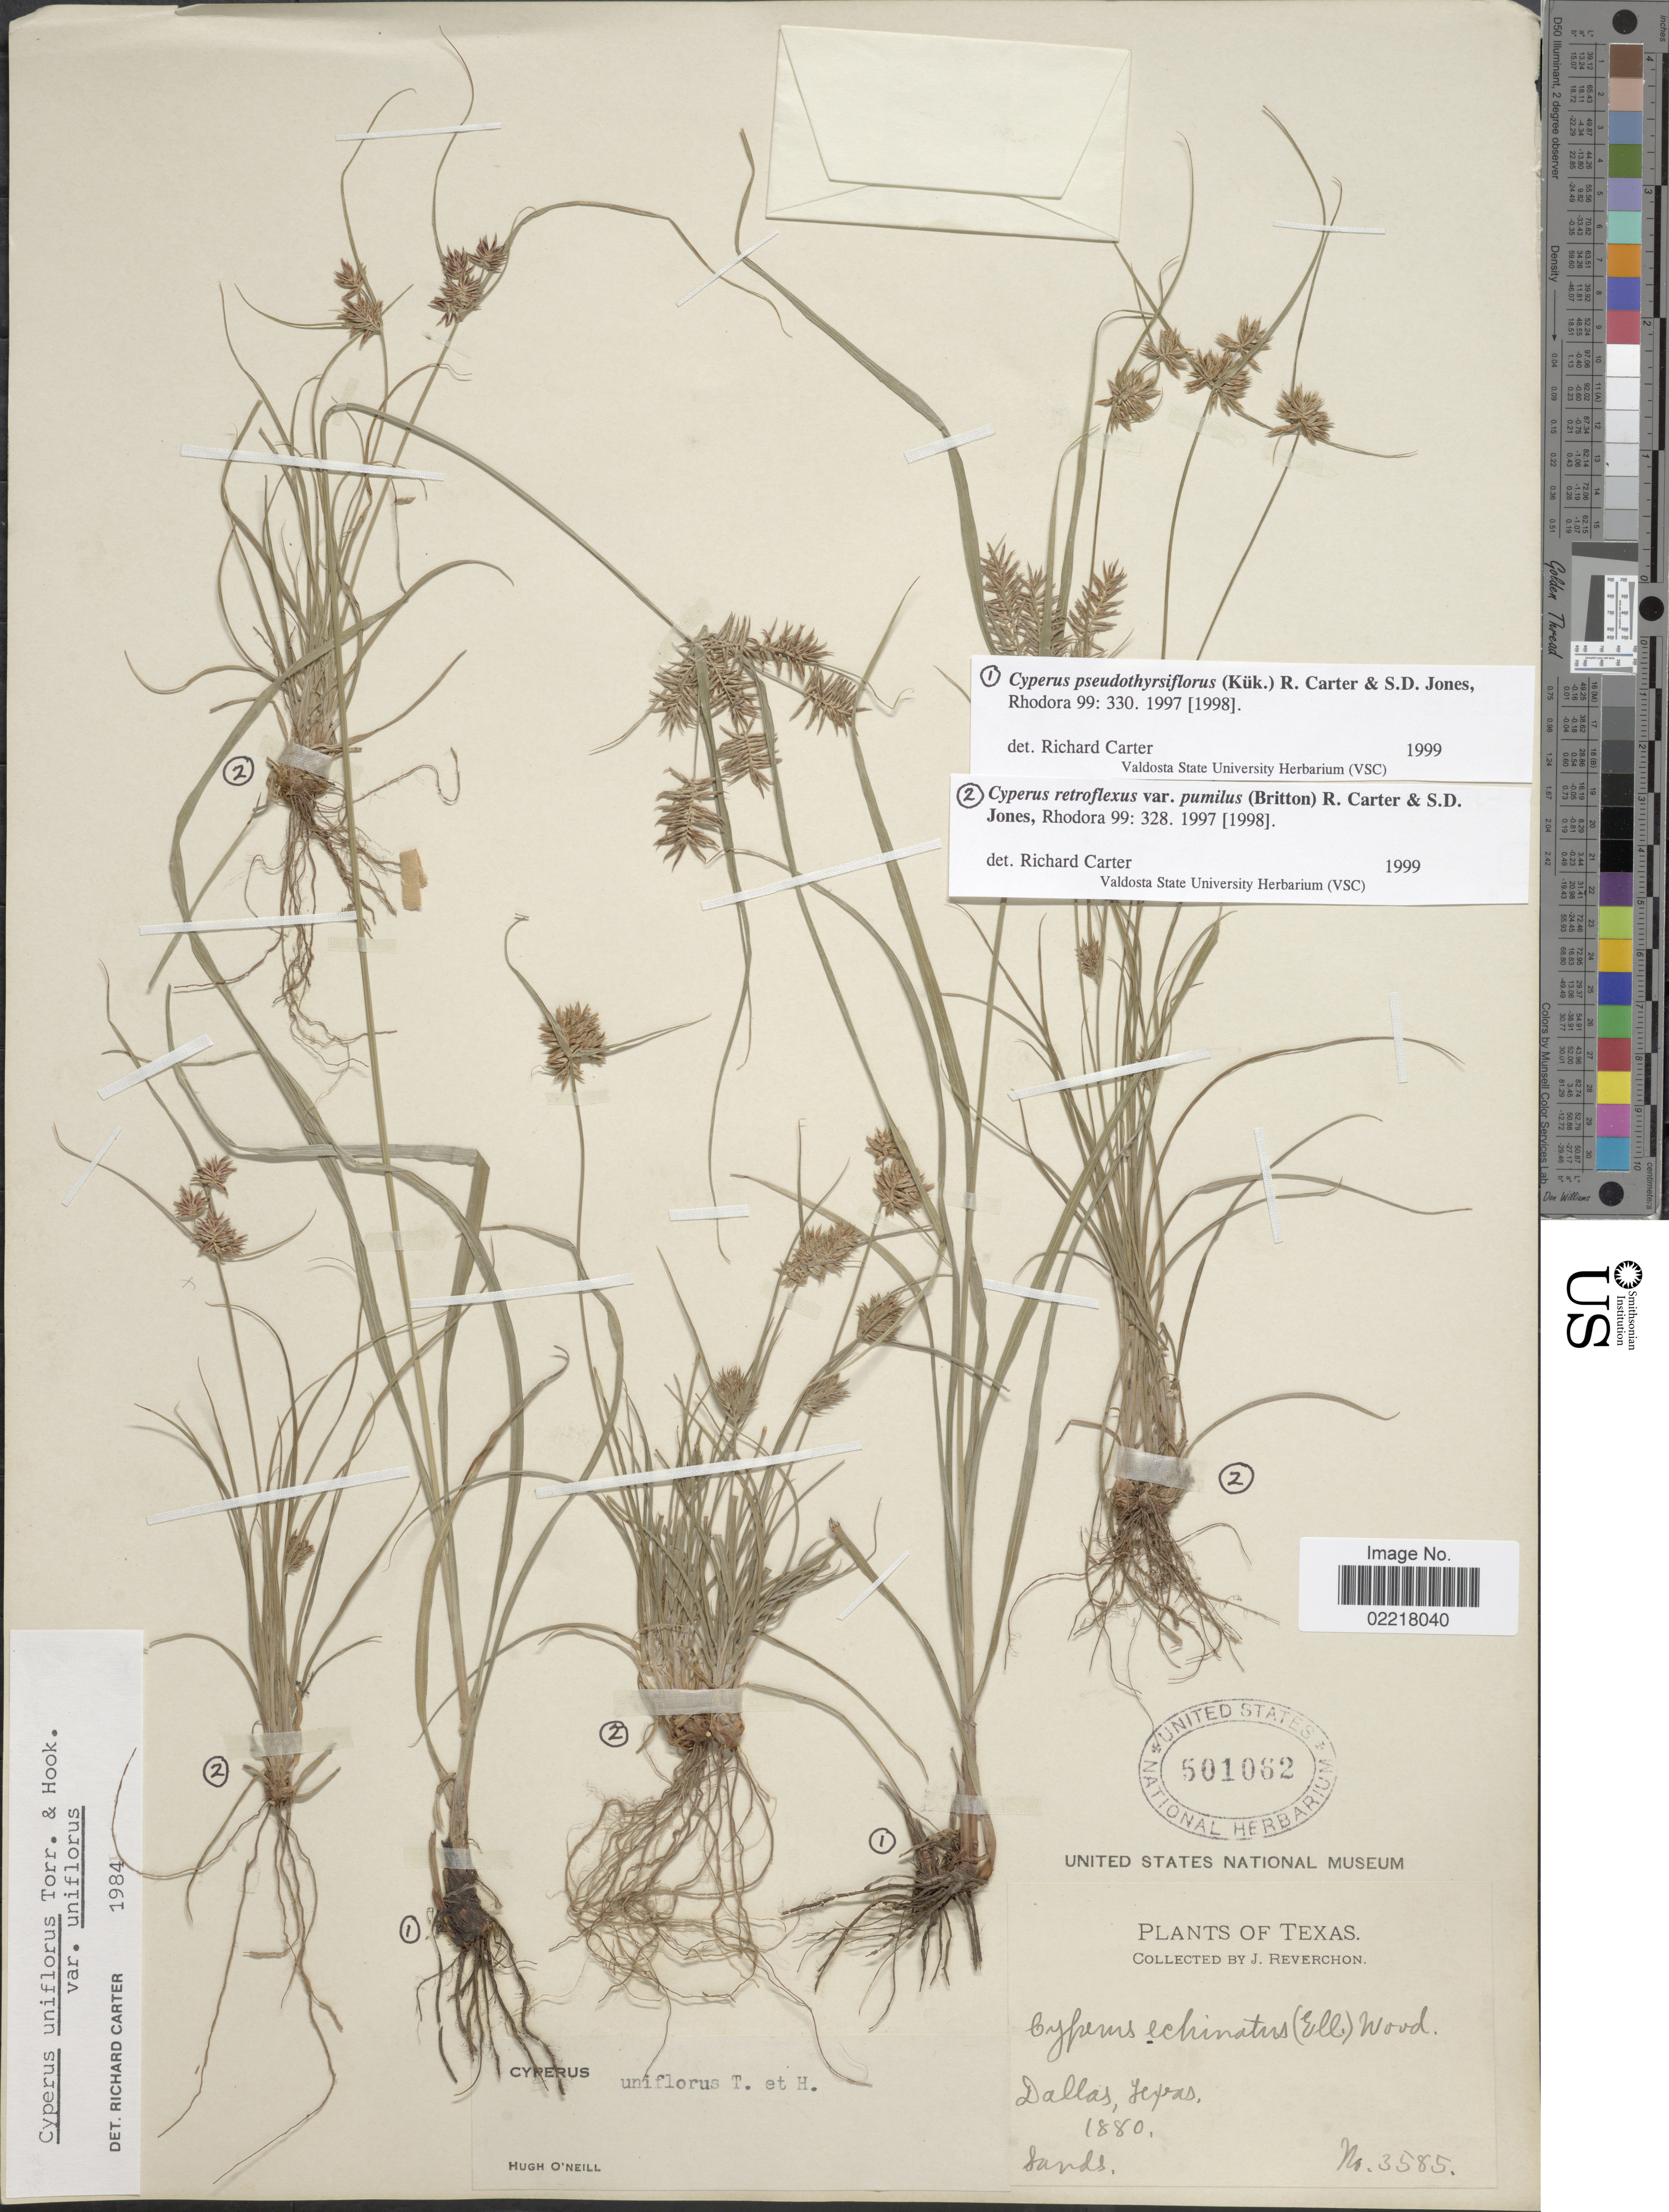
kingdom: Plantae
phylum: Tracheophyta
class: Liliopsida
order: Poales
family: Cyperaceae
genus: Cyperus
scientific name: Cyperus pseudothyrsiflorus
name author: (Kük.) R. Carter & S.D. Jones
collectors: J. Reverchon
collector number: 3585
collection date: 1880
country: United States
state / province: Texas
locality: Dallas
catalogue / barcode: US 501062